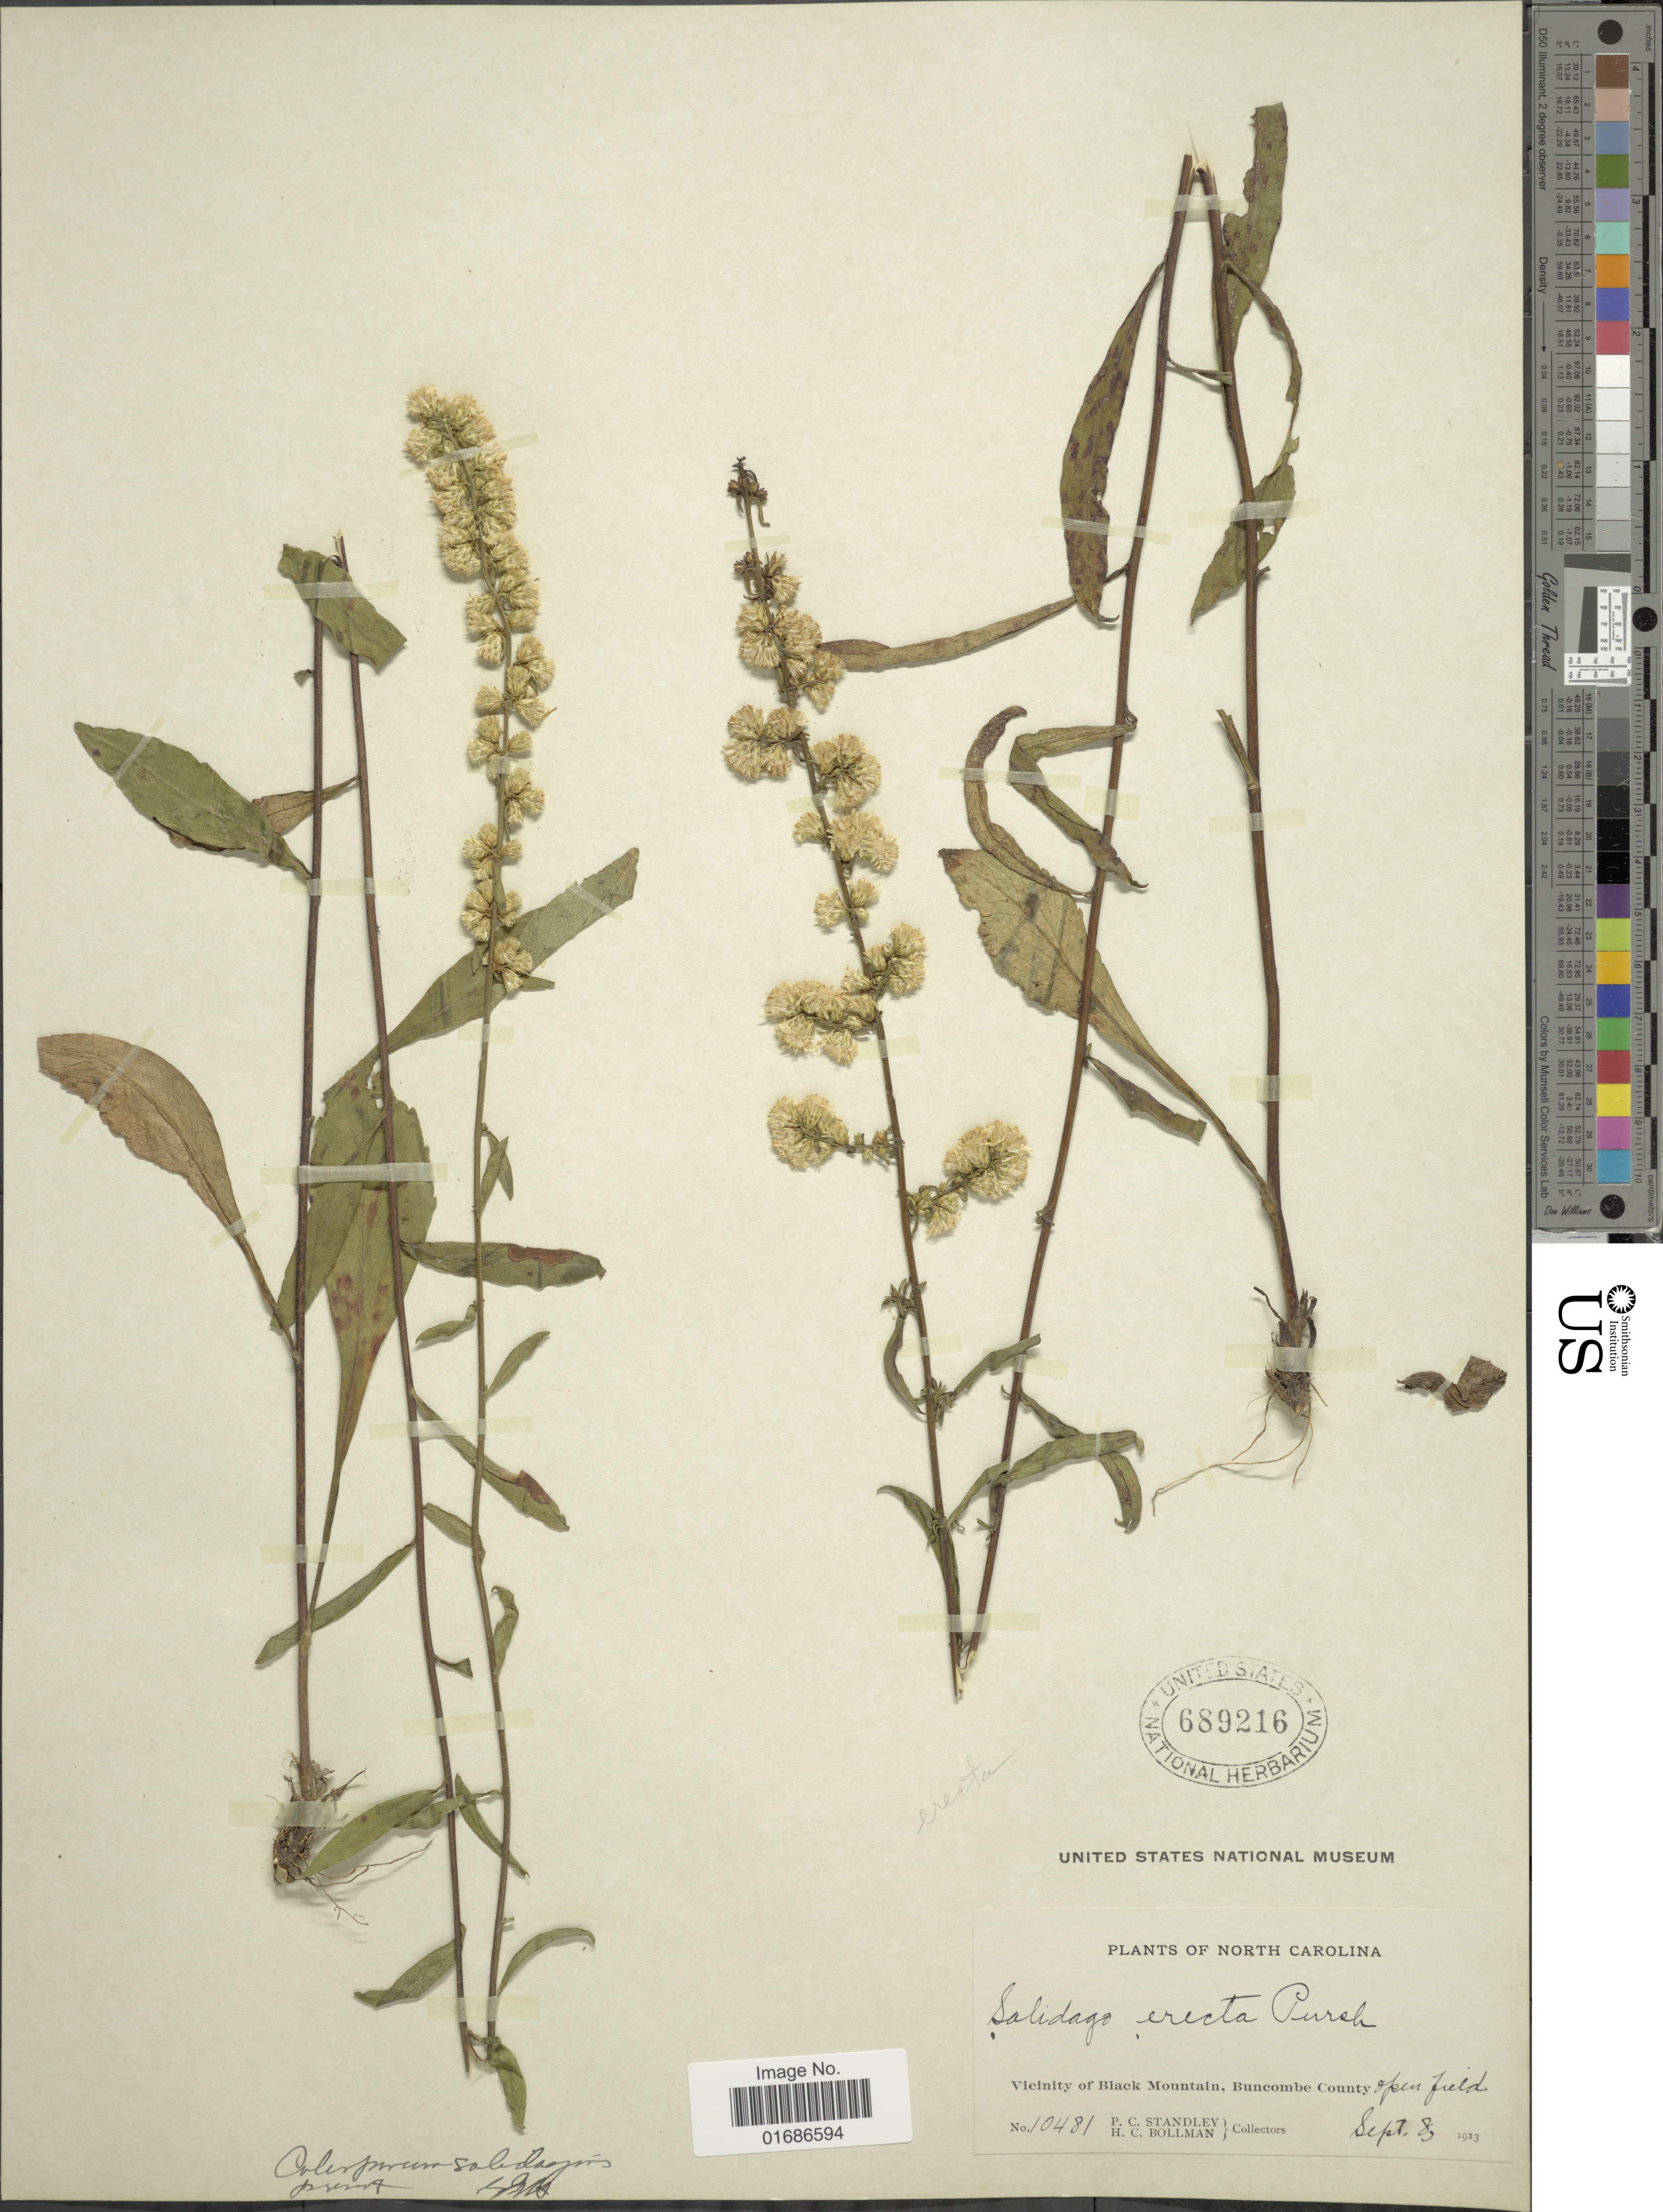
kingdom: Plantae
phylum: Tracheophyta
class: Magnoliopsida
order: Asterales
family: Asteraceae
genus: Solidago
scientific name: Solidago erecta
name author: Pursh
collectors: P. C. Standley & H. C. Bollman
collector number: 10481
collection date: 1913-09-08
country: United States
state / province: North Carolina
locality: Vicinity of Black Mountain, Buncombe County open field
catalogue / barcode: US 689216